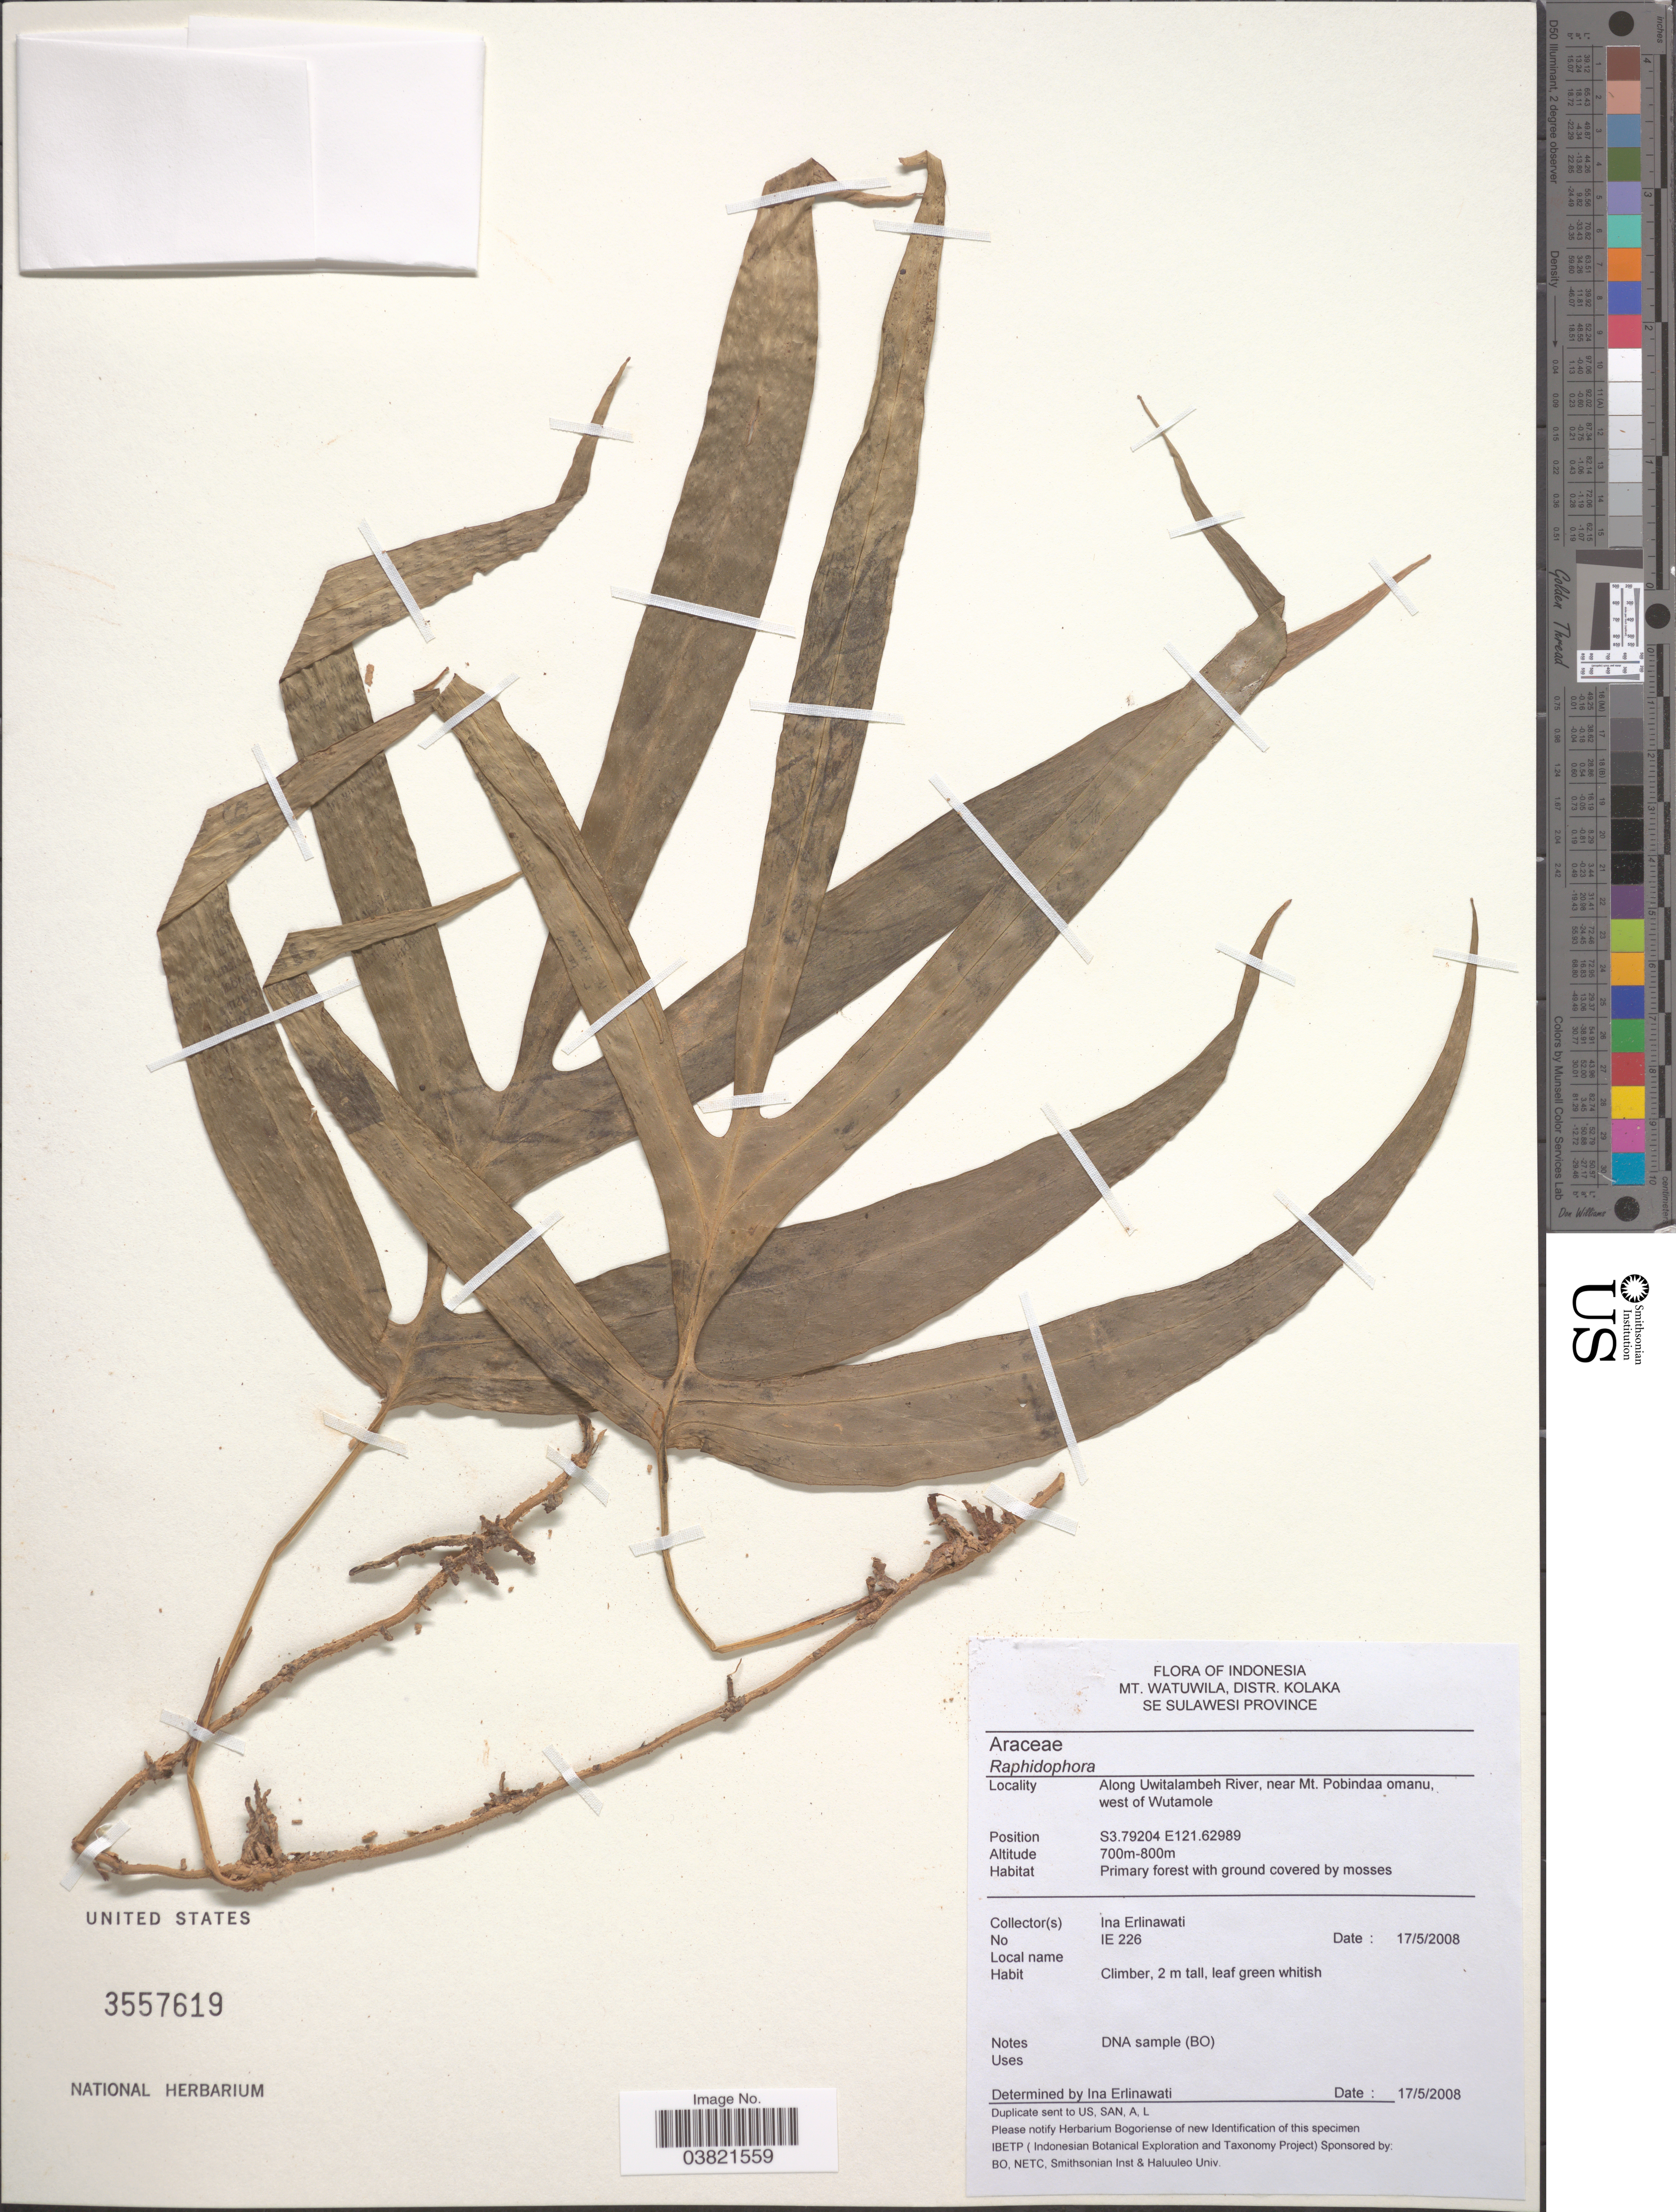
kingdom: Plantae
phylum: Tracheophyta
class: Liliopsida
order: Alismatales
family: Araceae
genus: Rhaphidophora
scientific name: Rhaphidophora sp.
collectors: I. Erlinawati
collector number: IE 226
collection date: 2008-05-17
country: Indonesia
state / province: Sulawesi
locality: Mt. Watuwila, Distr. Kolaka, SE Sulawesi Province. Along Uwitalambeh River, near Mt. Pobindaa omanu, west of Wutamole.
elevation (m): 700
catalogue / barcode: US 3557619